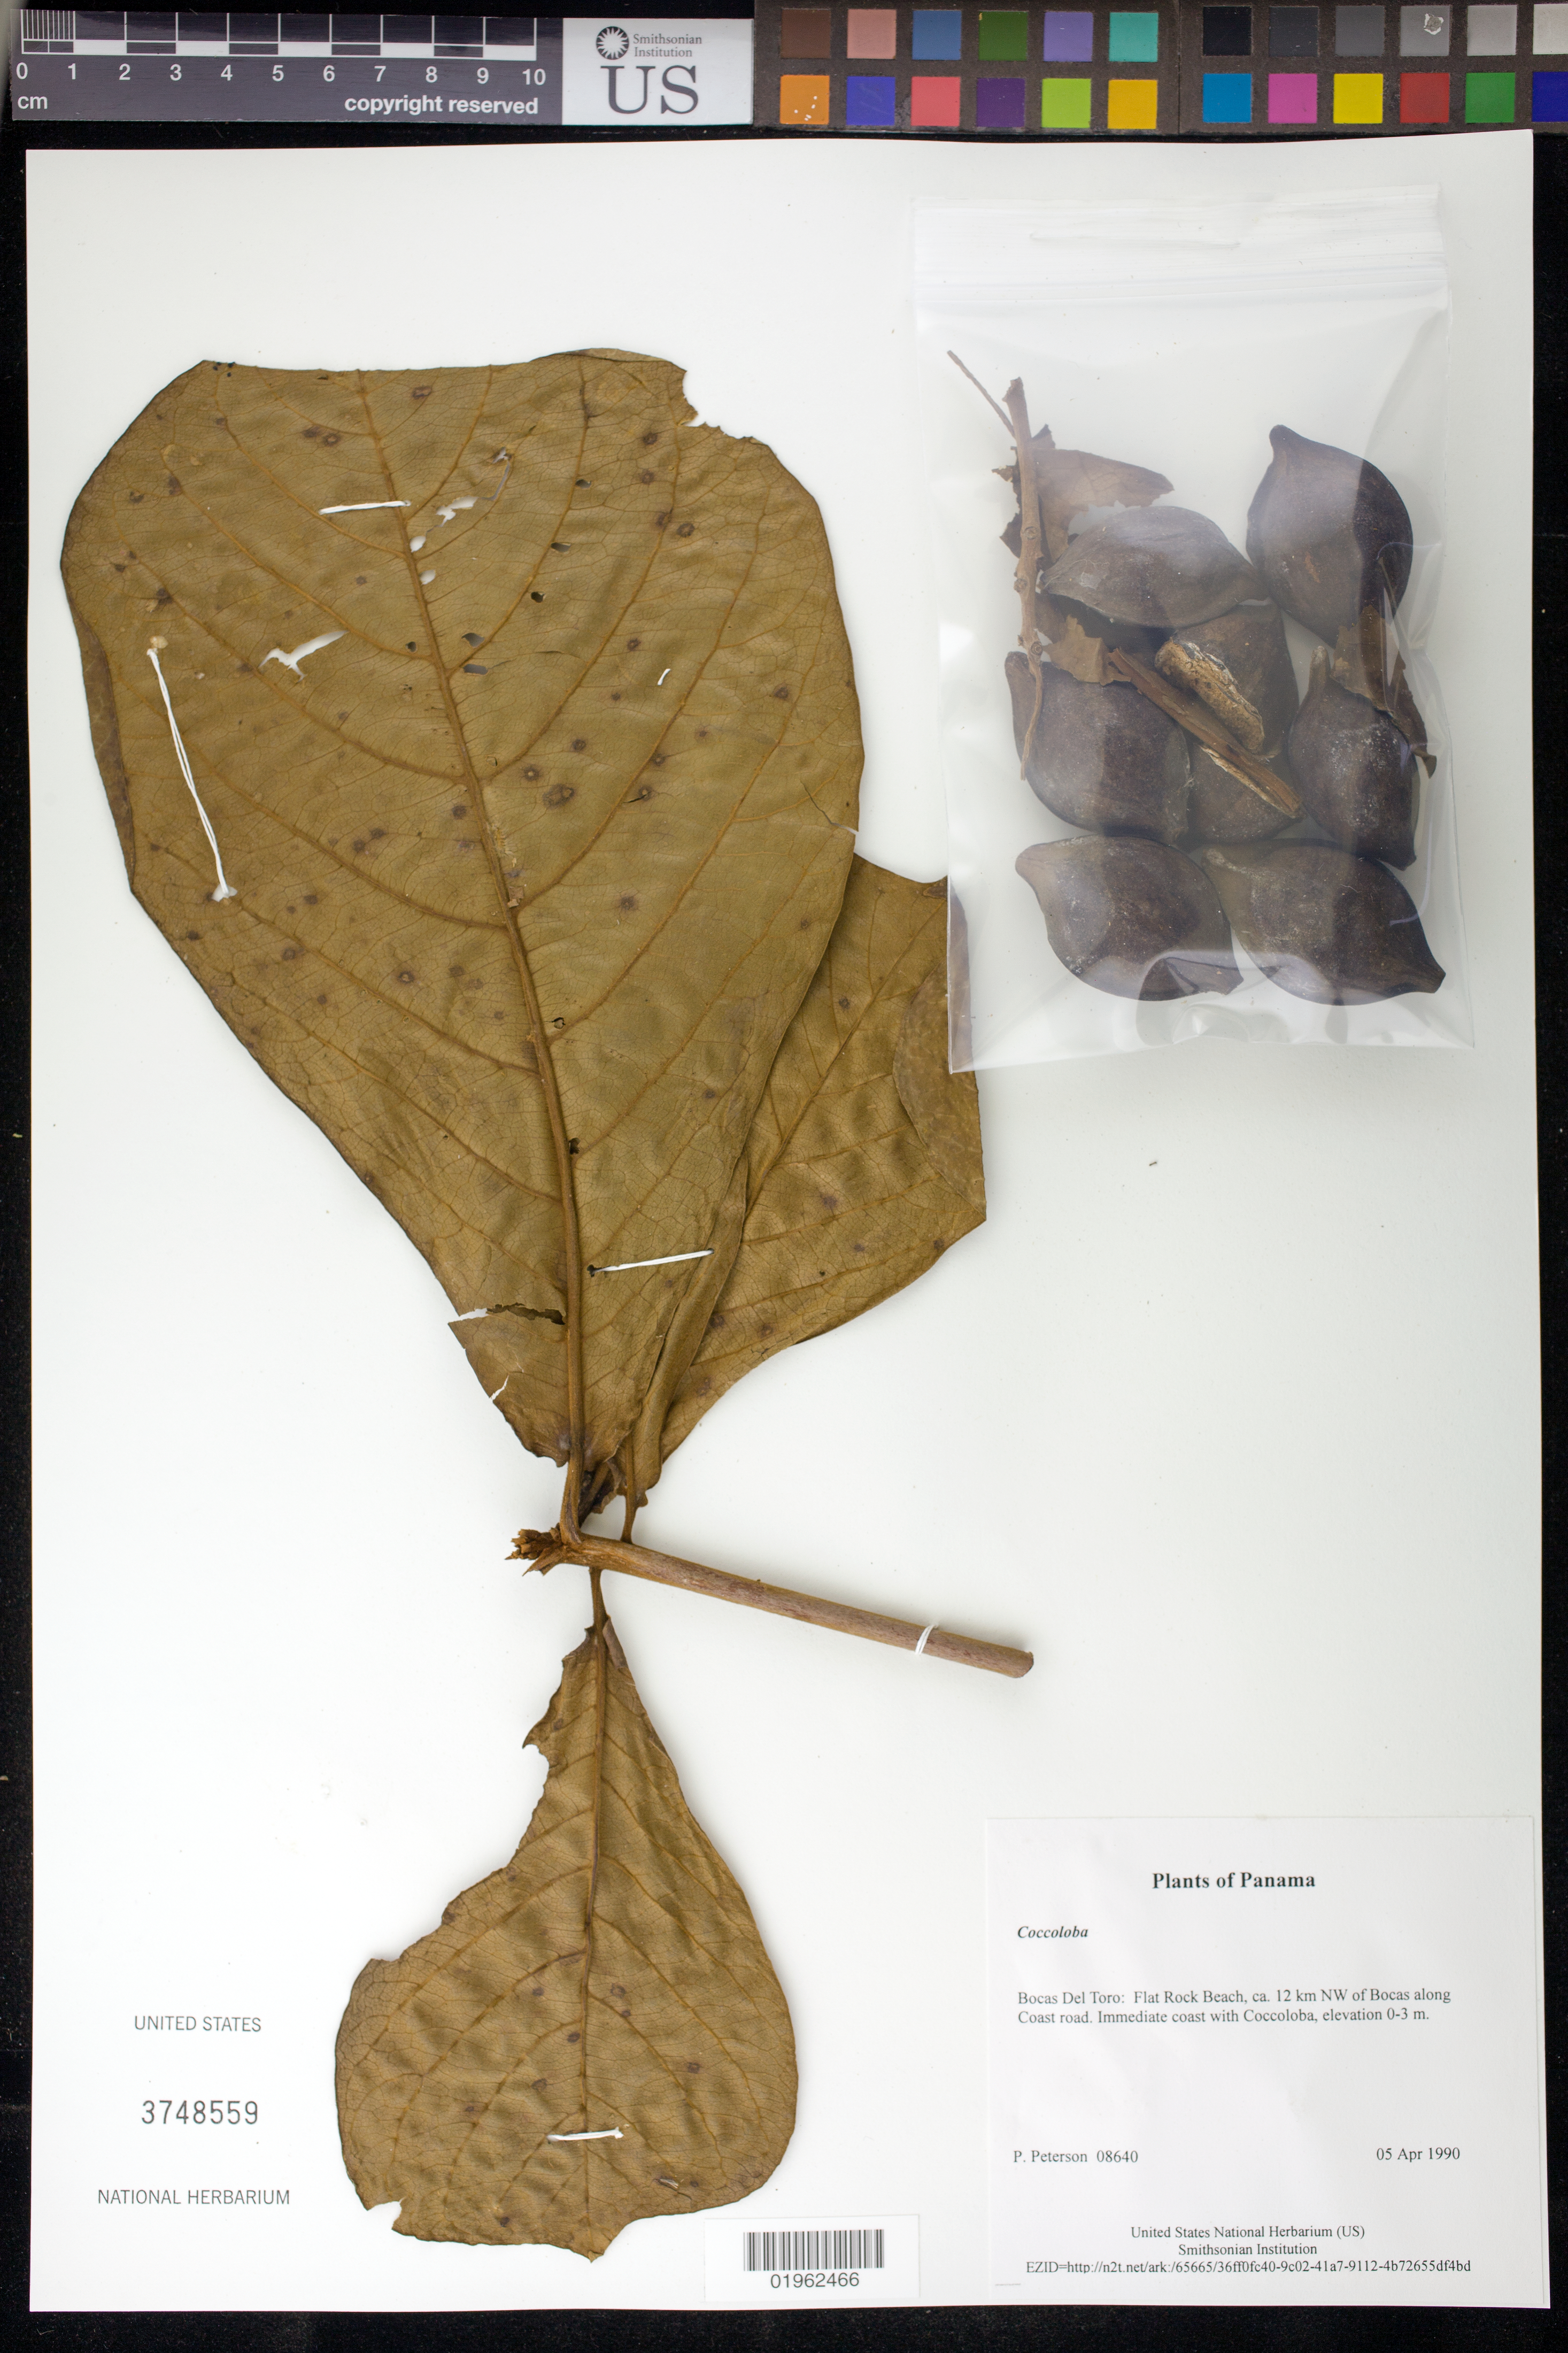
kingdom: Plantae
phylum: Tracheophyta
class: Magnoliopsida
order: Caryophyllales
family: Polygonaceae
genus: Coccoloba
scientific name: Coccoloba sp.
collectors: P. M. Peterson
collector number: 08640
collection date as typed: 05 Apr 1990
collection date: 1990-04-05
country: Panama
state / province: Bocas del Toro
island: Colón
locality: Flat Rock Beach, ca. 12 km NW of Bocas along Coast road.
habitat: Immediate coast with Coccoloba, elevation 0-3 m.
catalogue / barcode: US 3748559